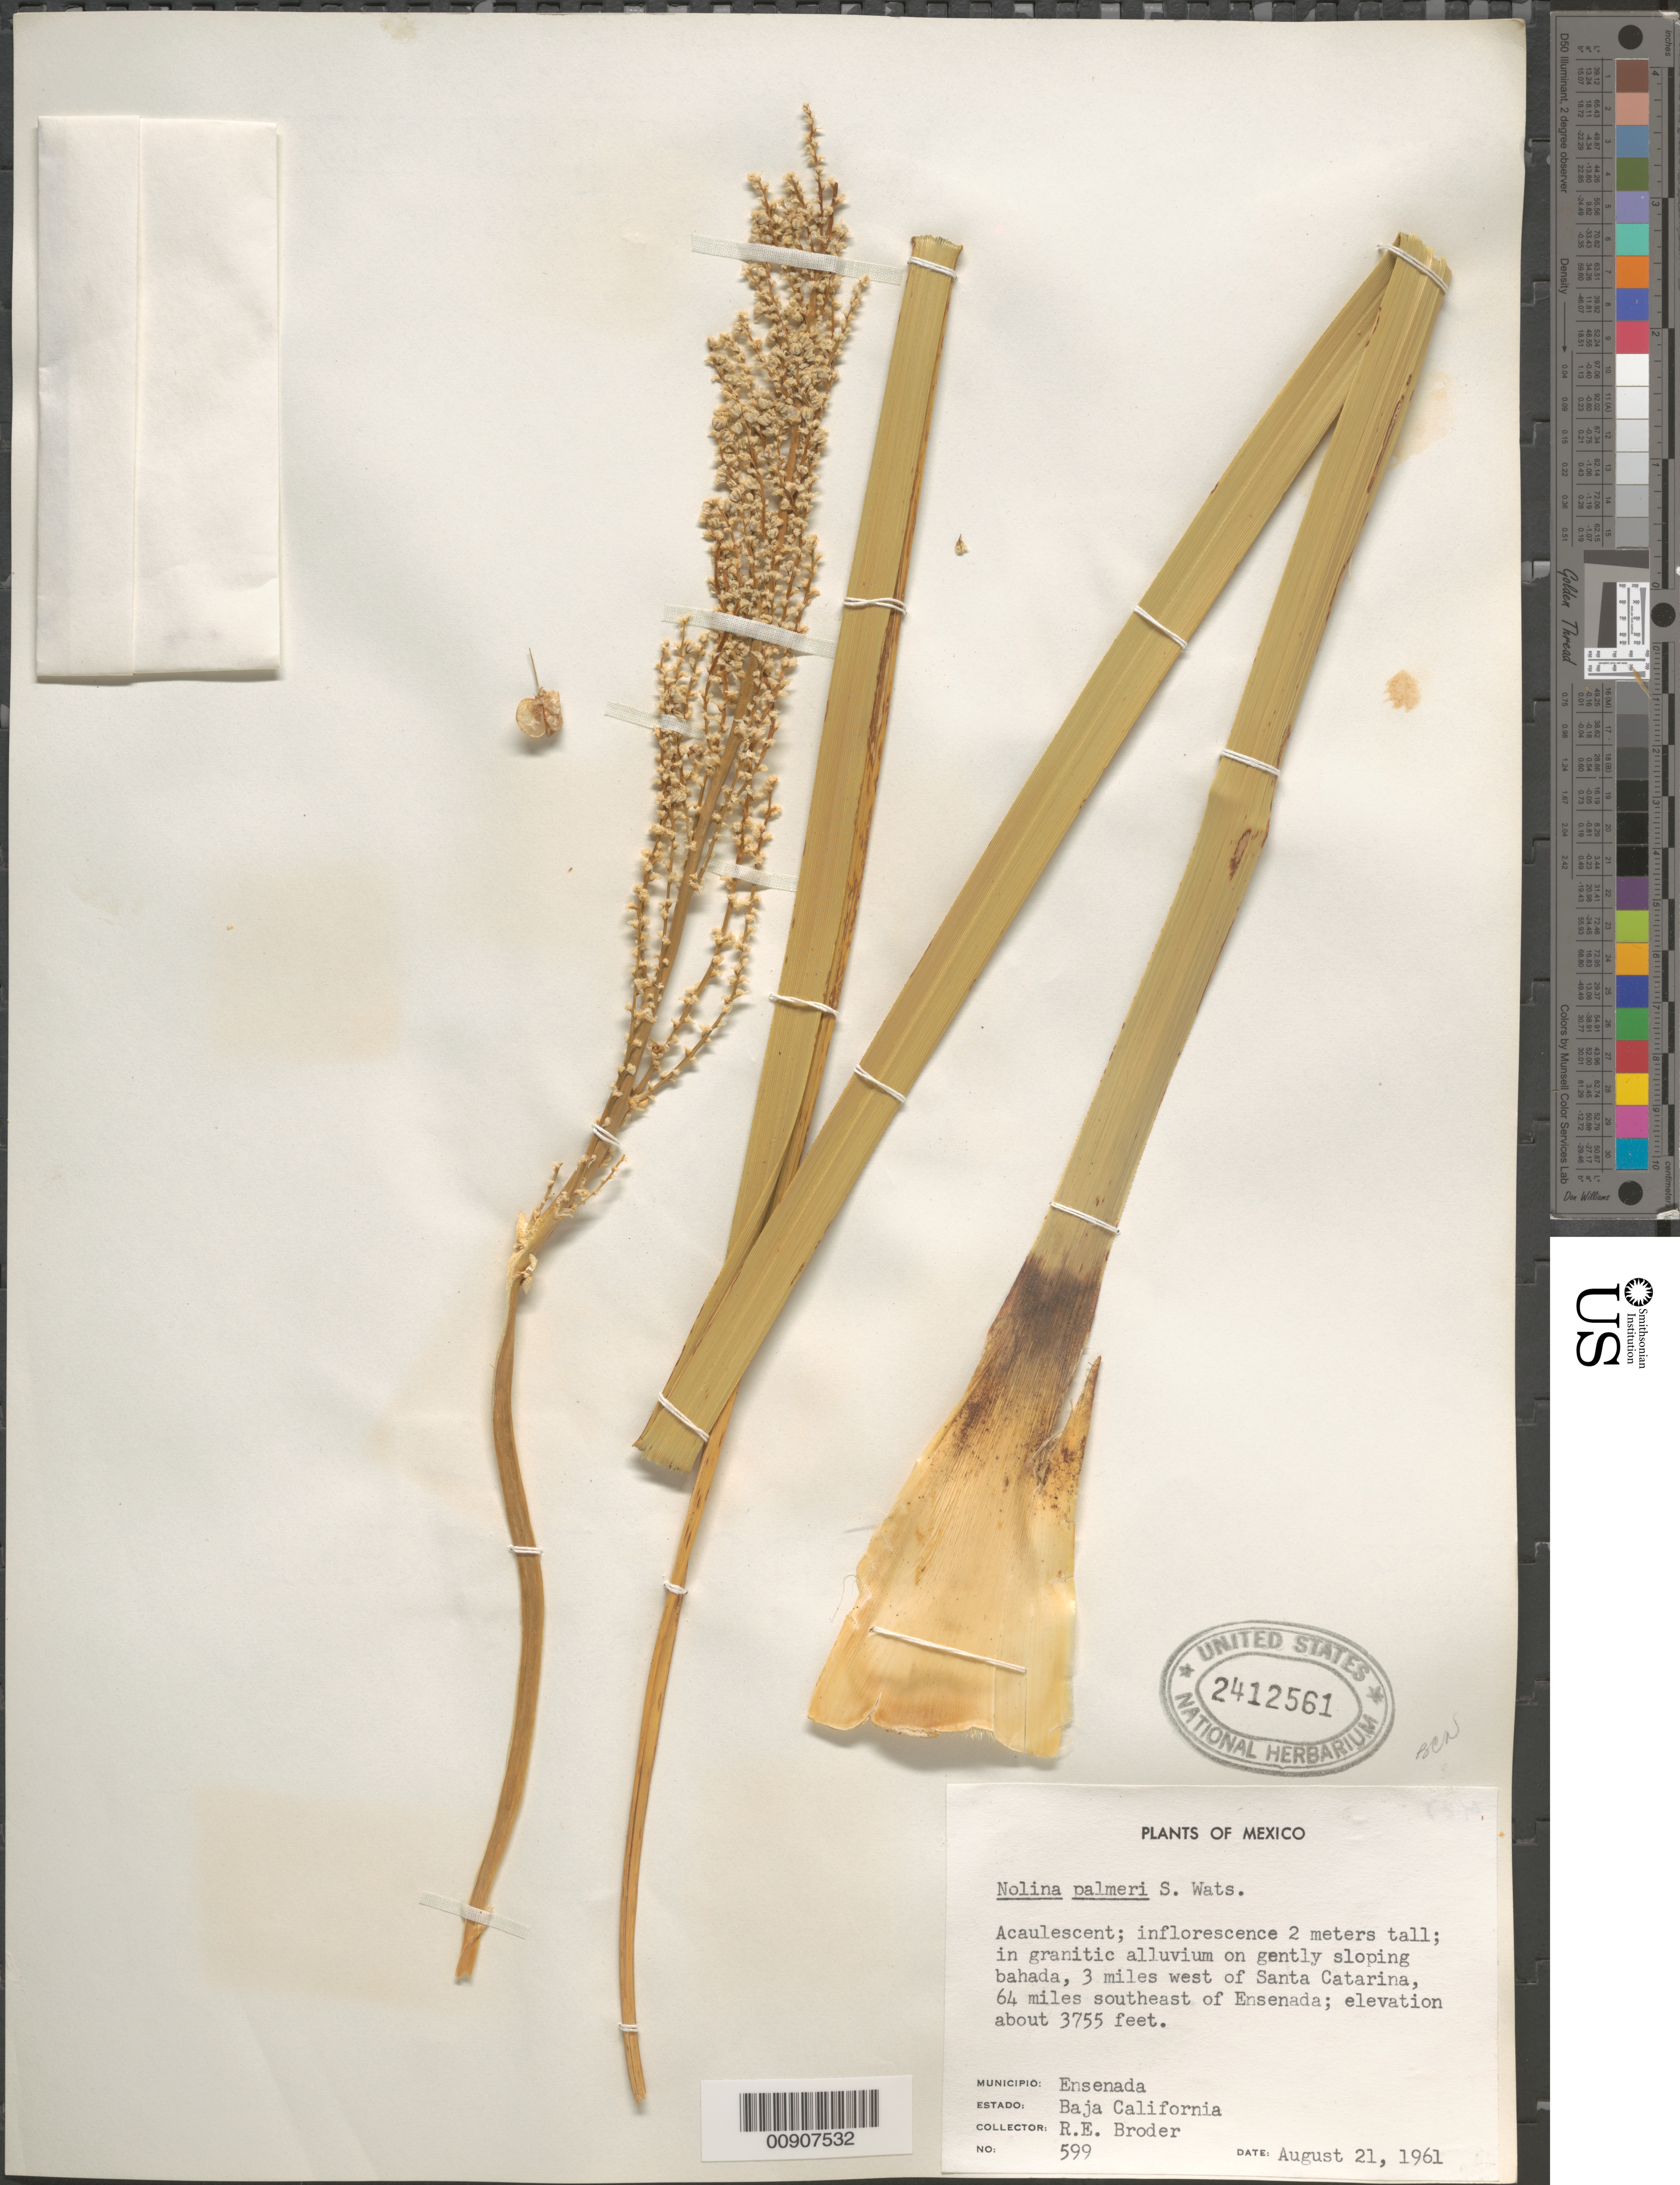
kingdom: Plantae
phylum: Tracheophyta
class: Liliopsida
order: Asparagales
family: Asparagaceae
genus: Nolina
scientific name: Nolina palmeri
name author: S. Watson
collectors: R. Broder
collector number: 599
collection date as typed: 21 Aug 1961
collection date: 1961-08-21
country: Mexico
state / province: Baja California Norte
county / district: Ensenada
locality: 3 miles west of Santa Catarina, 64 miles southeast of Ensenada, Municipio Ensenada, Baja California.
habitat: In granitic alluvium on gently sloping bahada.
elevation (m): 1145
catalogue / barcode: US 2412561